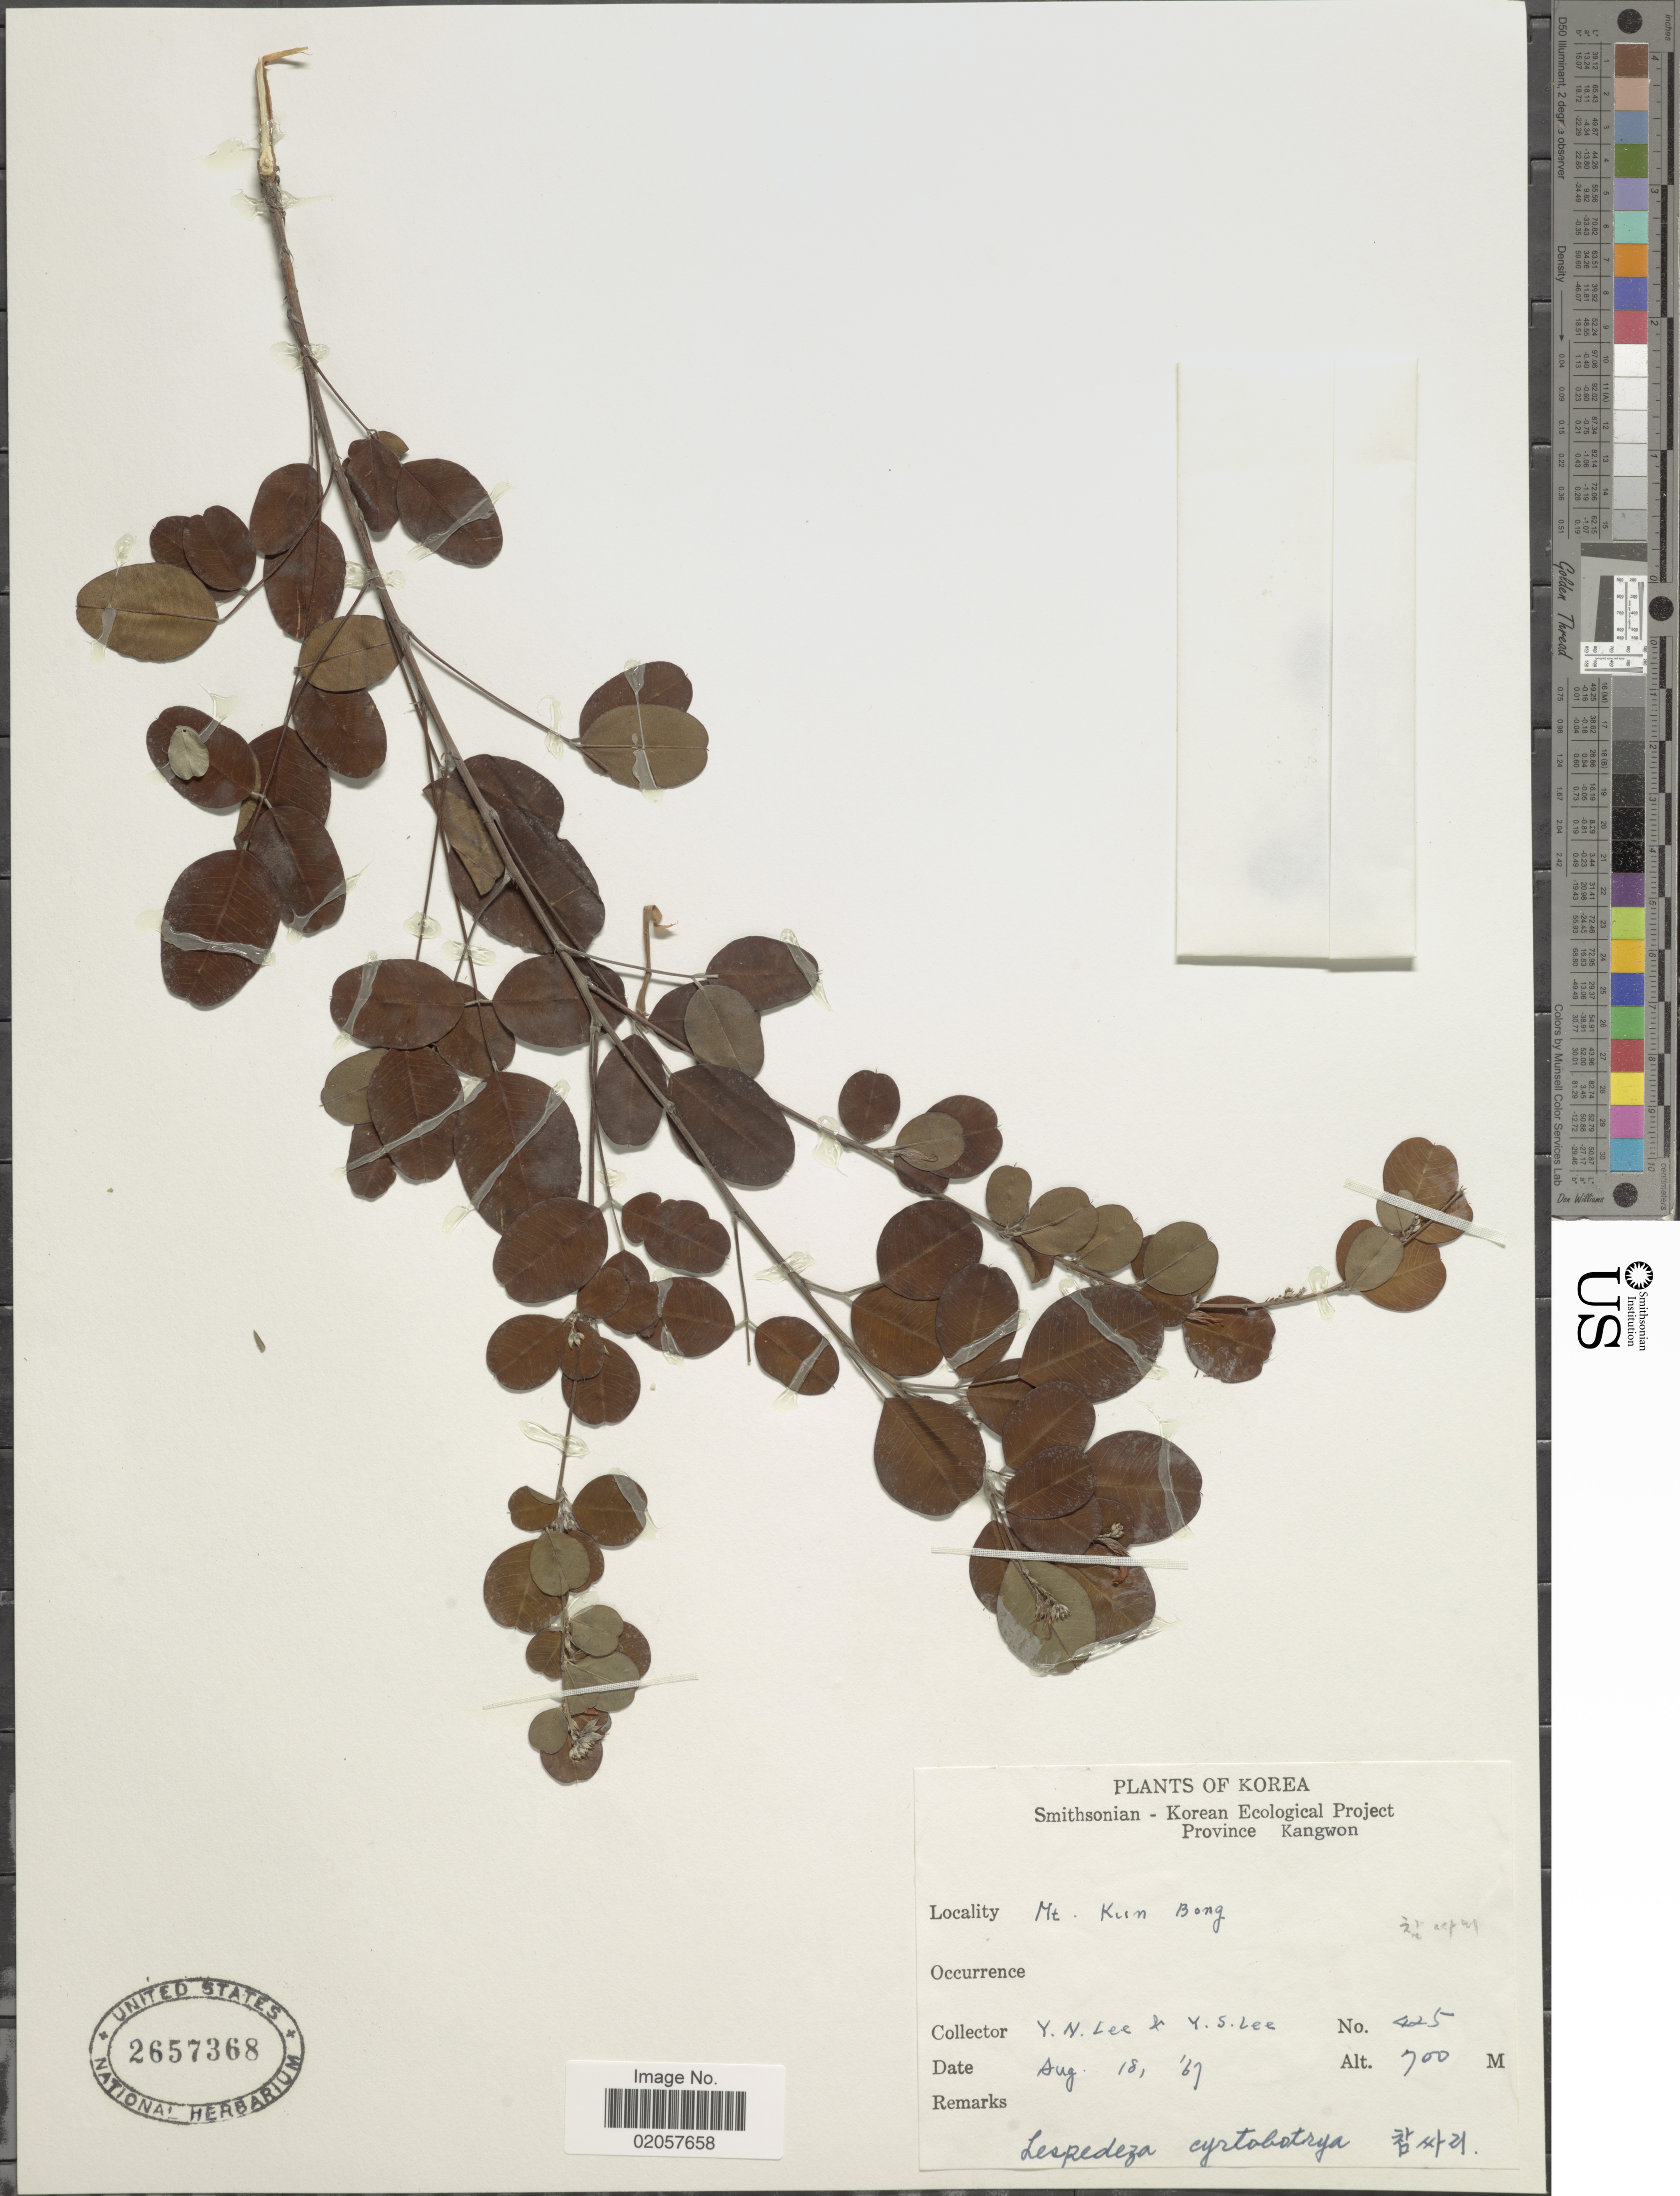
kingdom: Plantae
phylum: Tracheophyta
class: Magnoliopsida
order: Fabales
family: Fabaceae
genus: Lespedeza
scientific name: Lespedeza cyrtobotrya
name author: Miq.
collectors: Y. S. Lee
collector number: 425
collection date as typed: Transcribed d/m/y: 18/8/67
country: North Korea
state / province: Kangwon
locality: Mt. Kun Bong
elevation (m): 700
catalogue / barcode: US 2657368